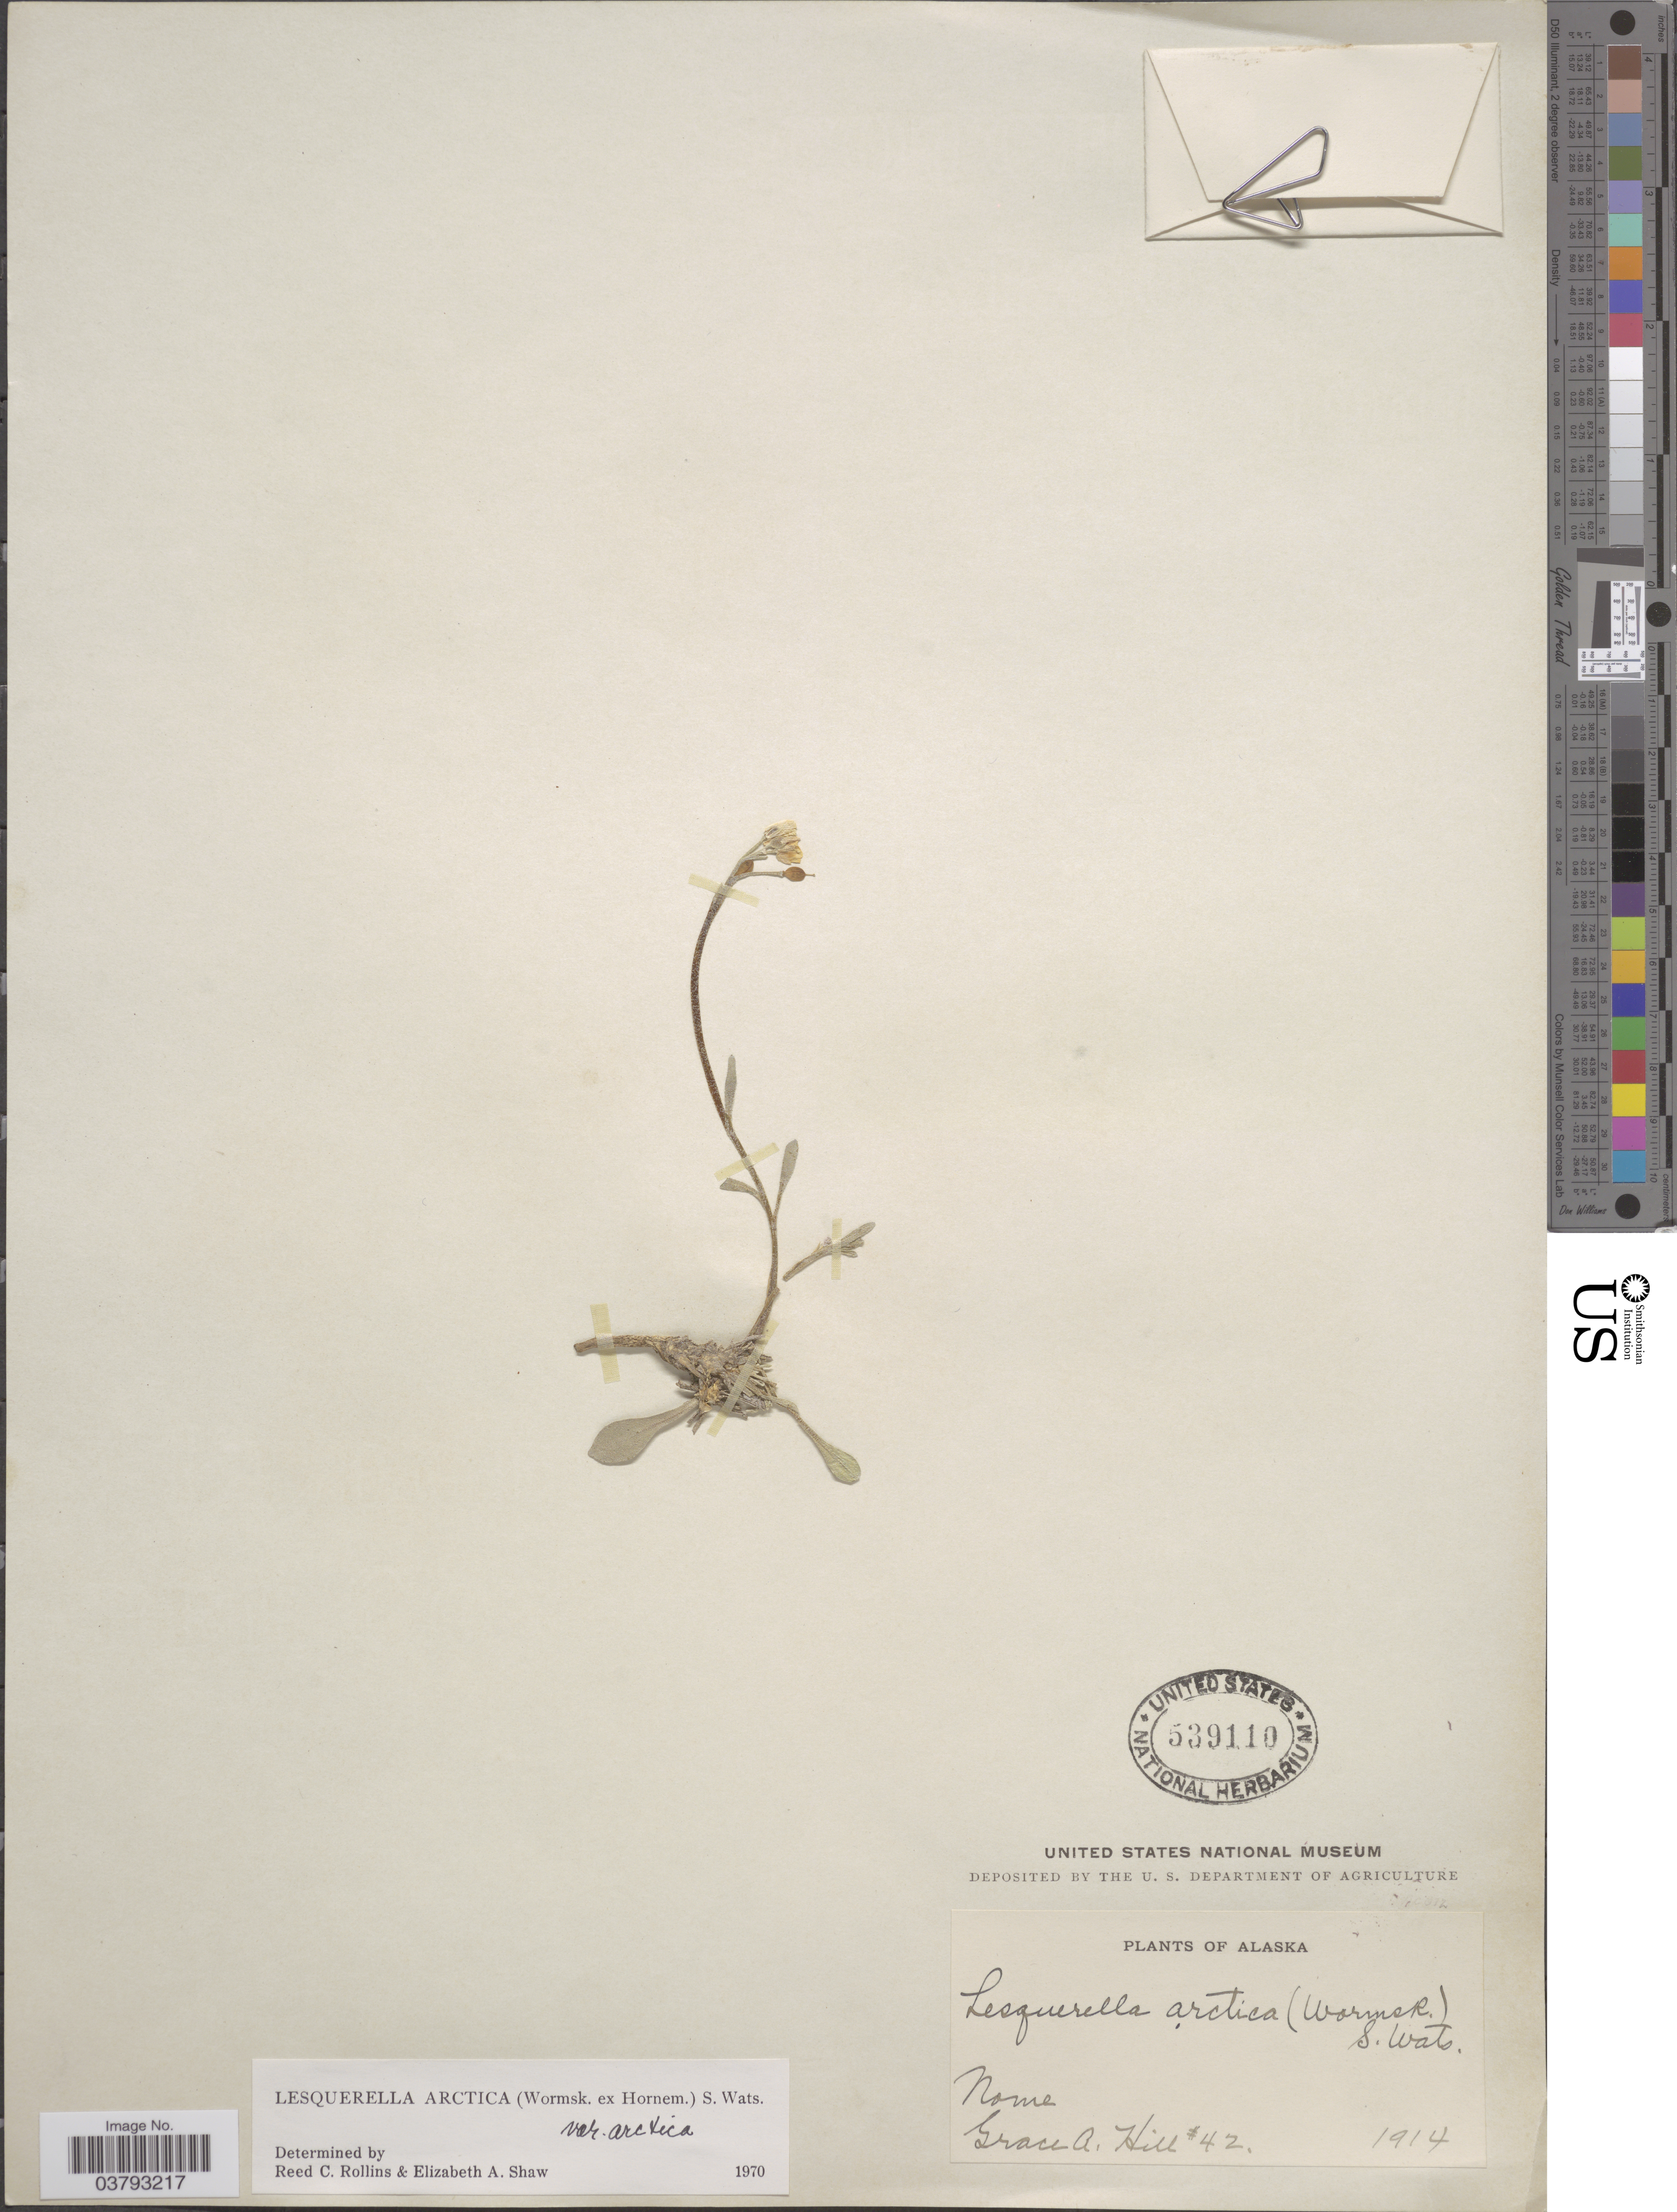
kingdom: Plantae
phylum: Tracheophyta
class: Magnoliopsida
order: Brassicales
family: Brassicaceae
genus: Lesquerella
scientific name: Lesquerella arctica var. arctica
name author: (Wormsk. ex Hornem.) S. Watson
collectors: G. A. Hill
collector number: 42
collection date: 1914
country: United States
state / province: Alaska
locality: Nome.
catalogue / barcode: US 539110